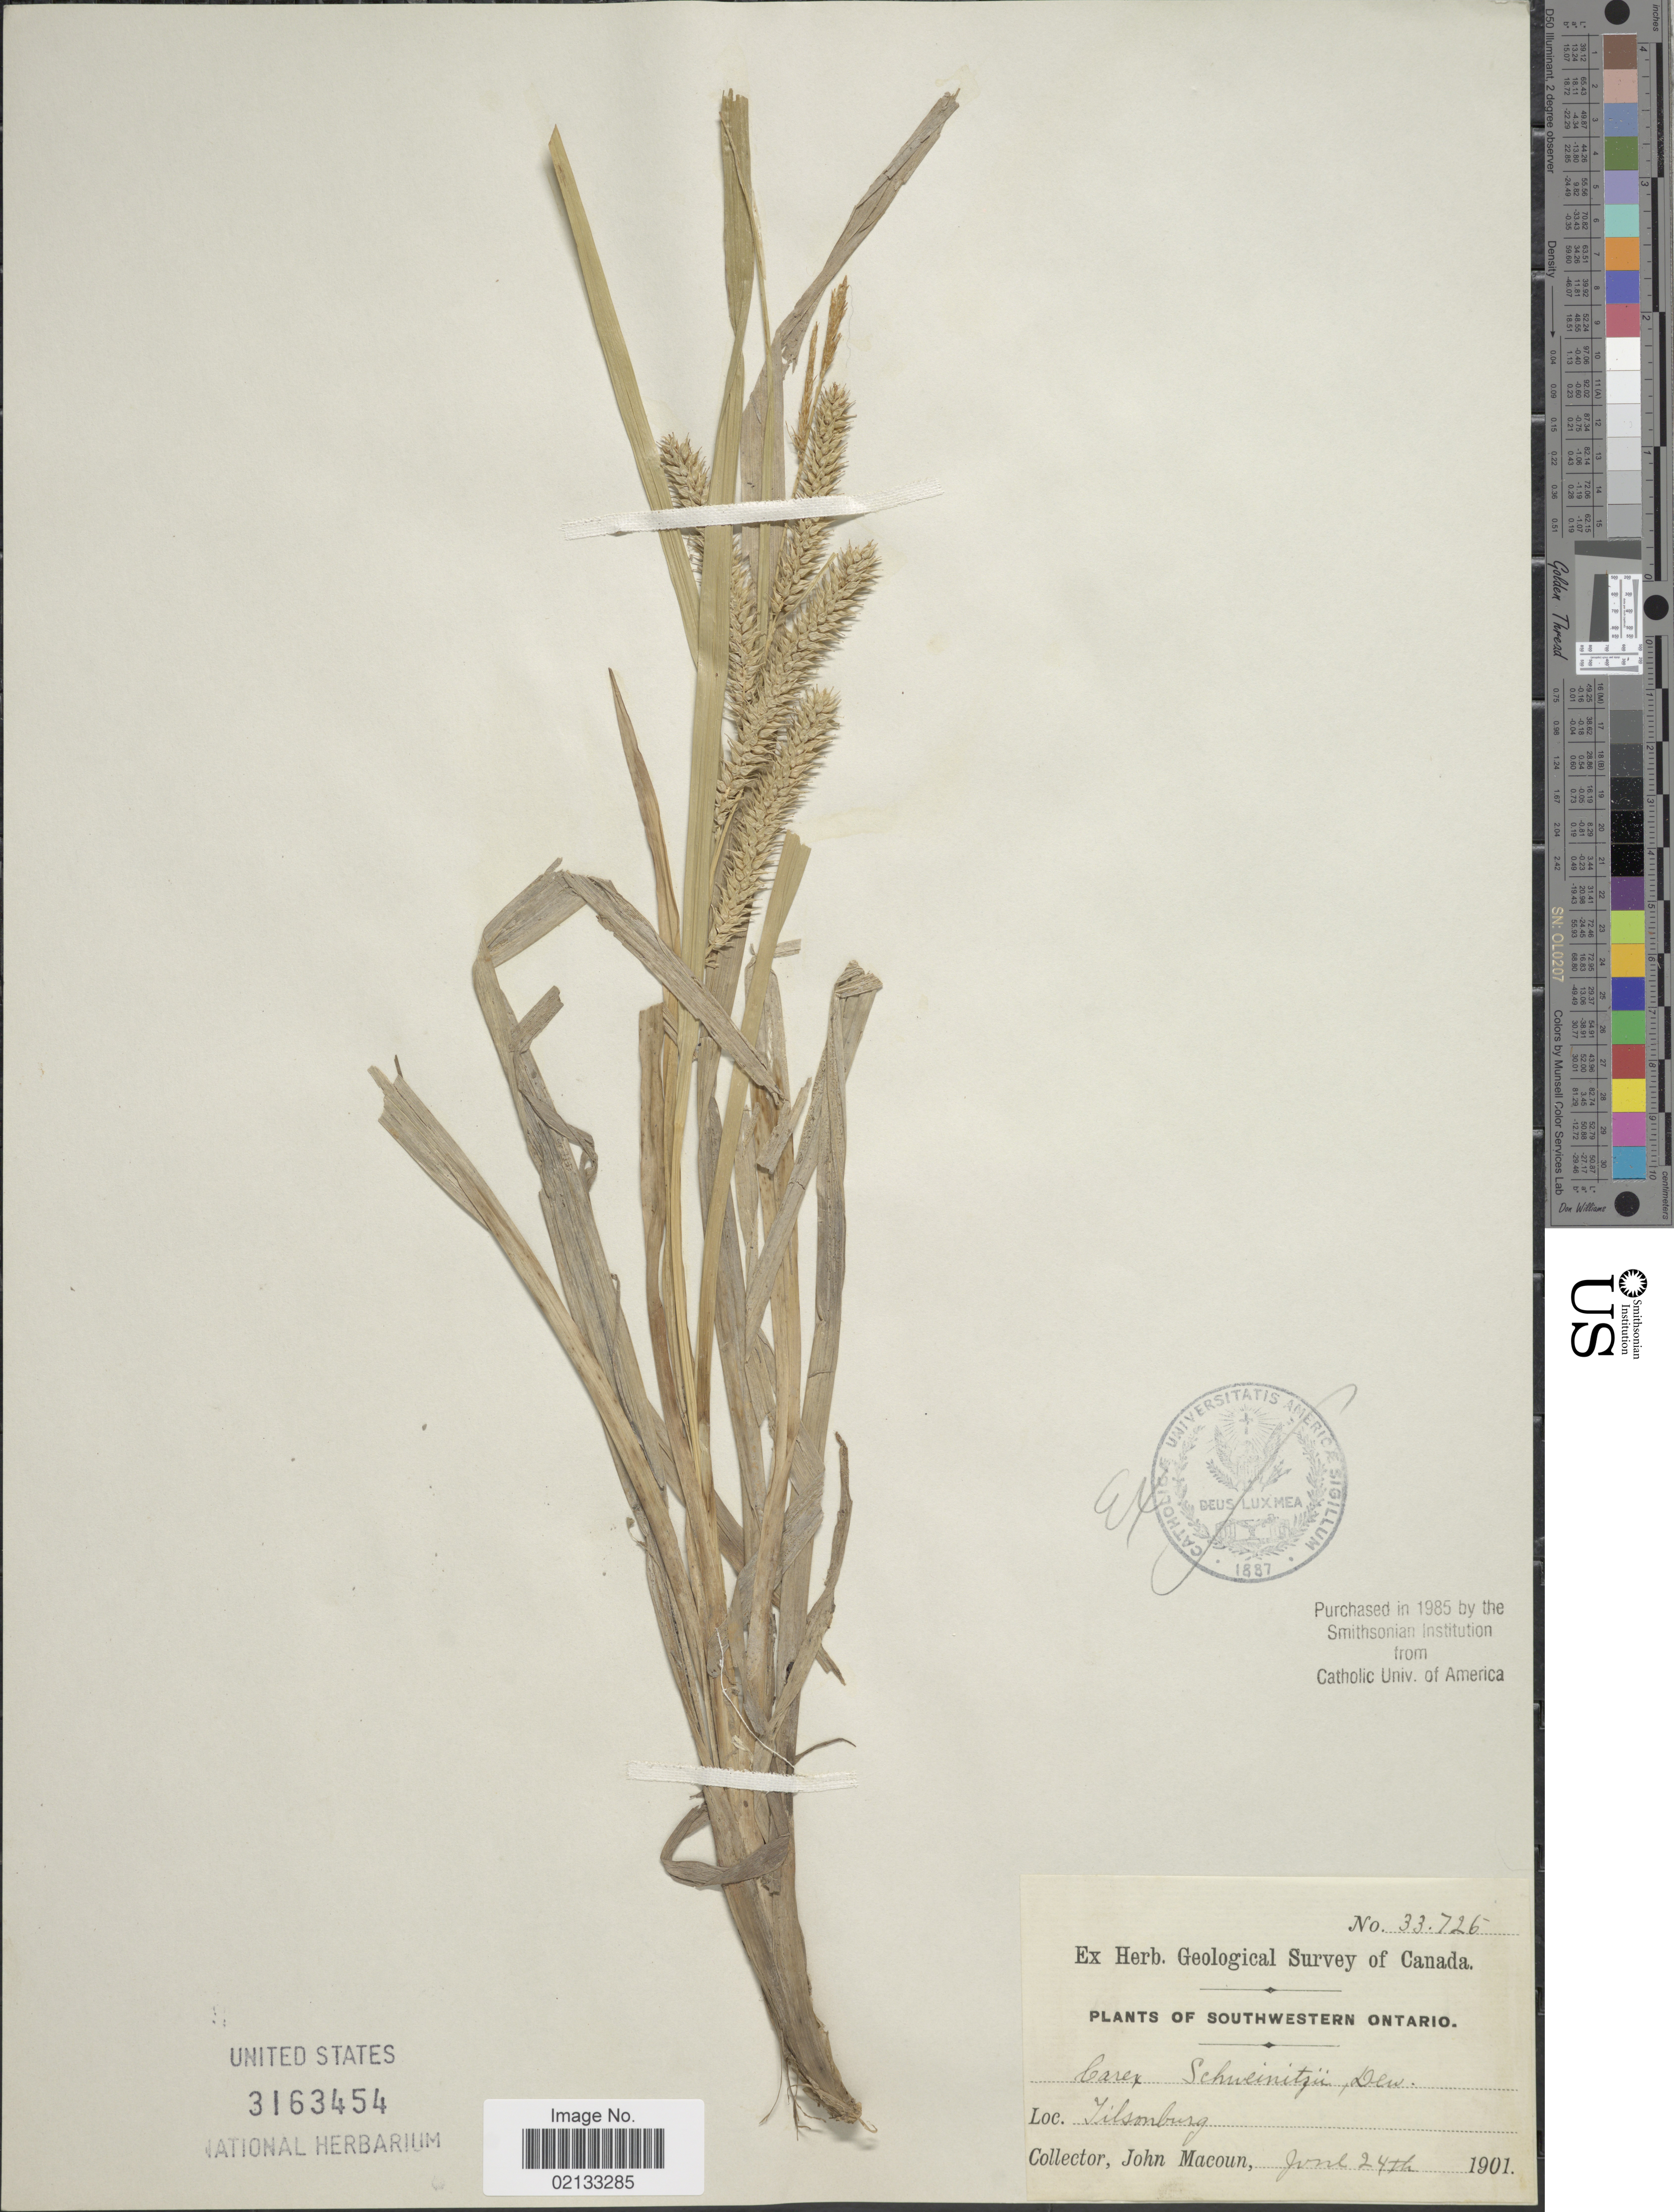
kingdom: Plantae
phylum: Tracheophyta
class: Liliopsida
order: Poales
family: Cyperaceae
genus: Carex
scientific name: Carex schweinitzii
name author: Dewey ex Schwein.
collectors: J. Macoun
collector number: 33726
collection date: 1901-06-24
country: Canada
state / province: Ontario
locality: Southwestern Ontario, Jilsonburg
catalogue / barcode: US 3163454